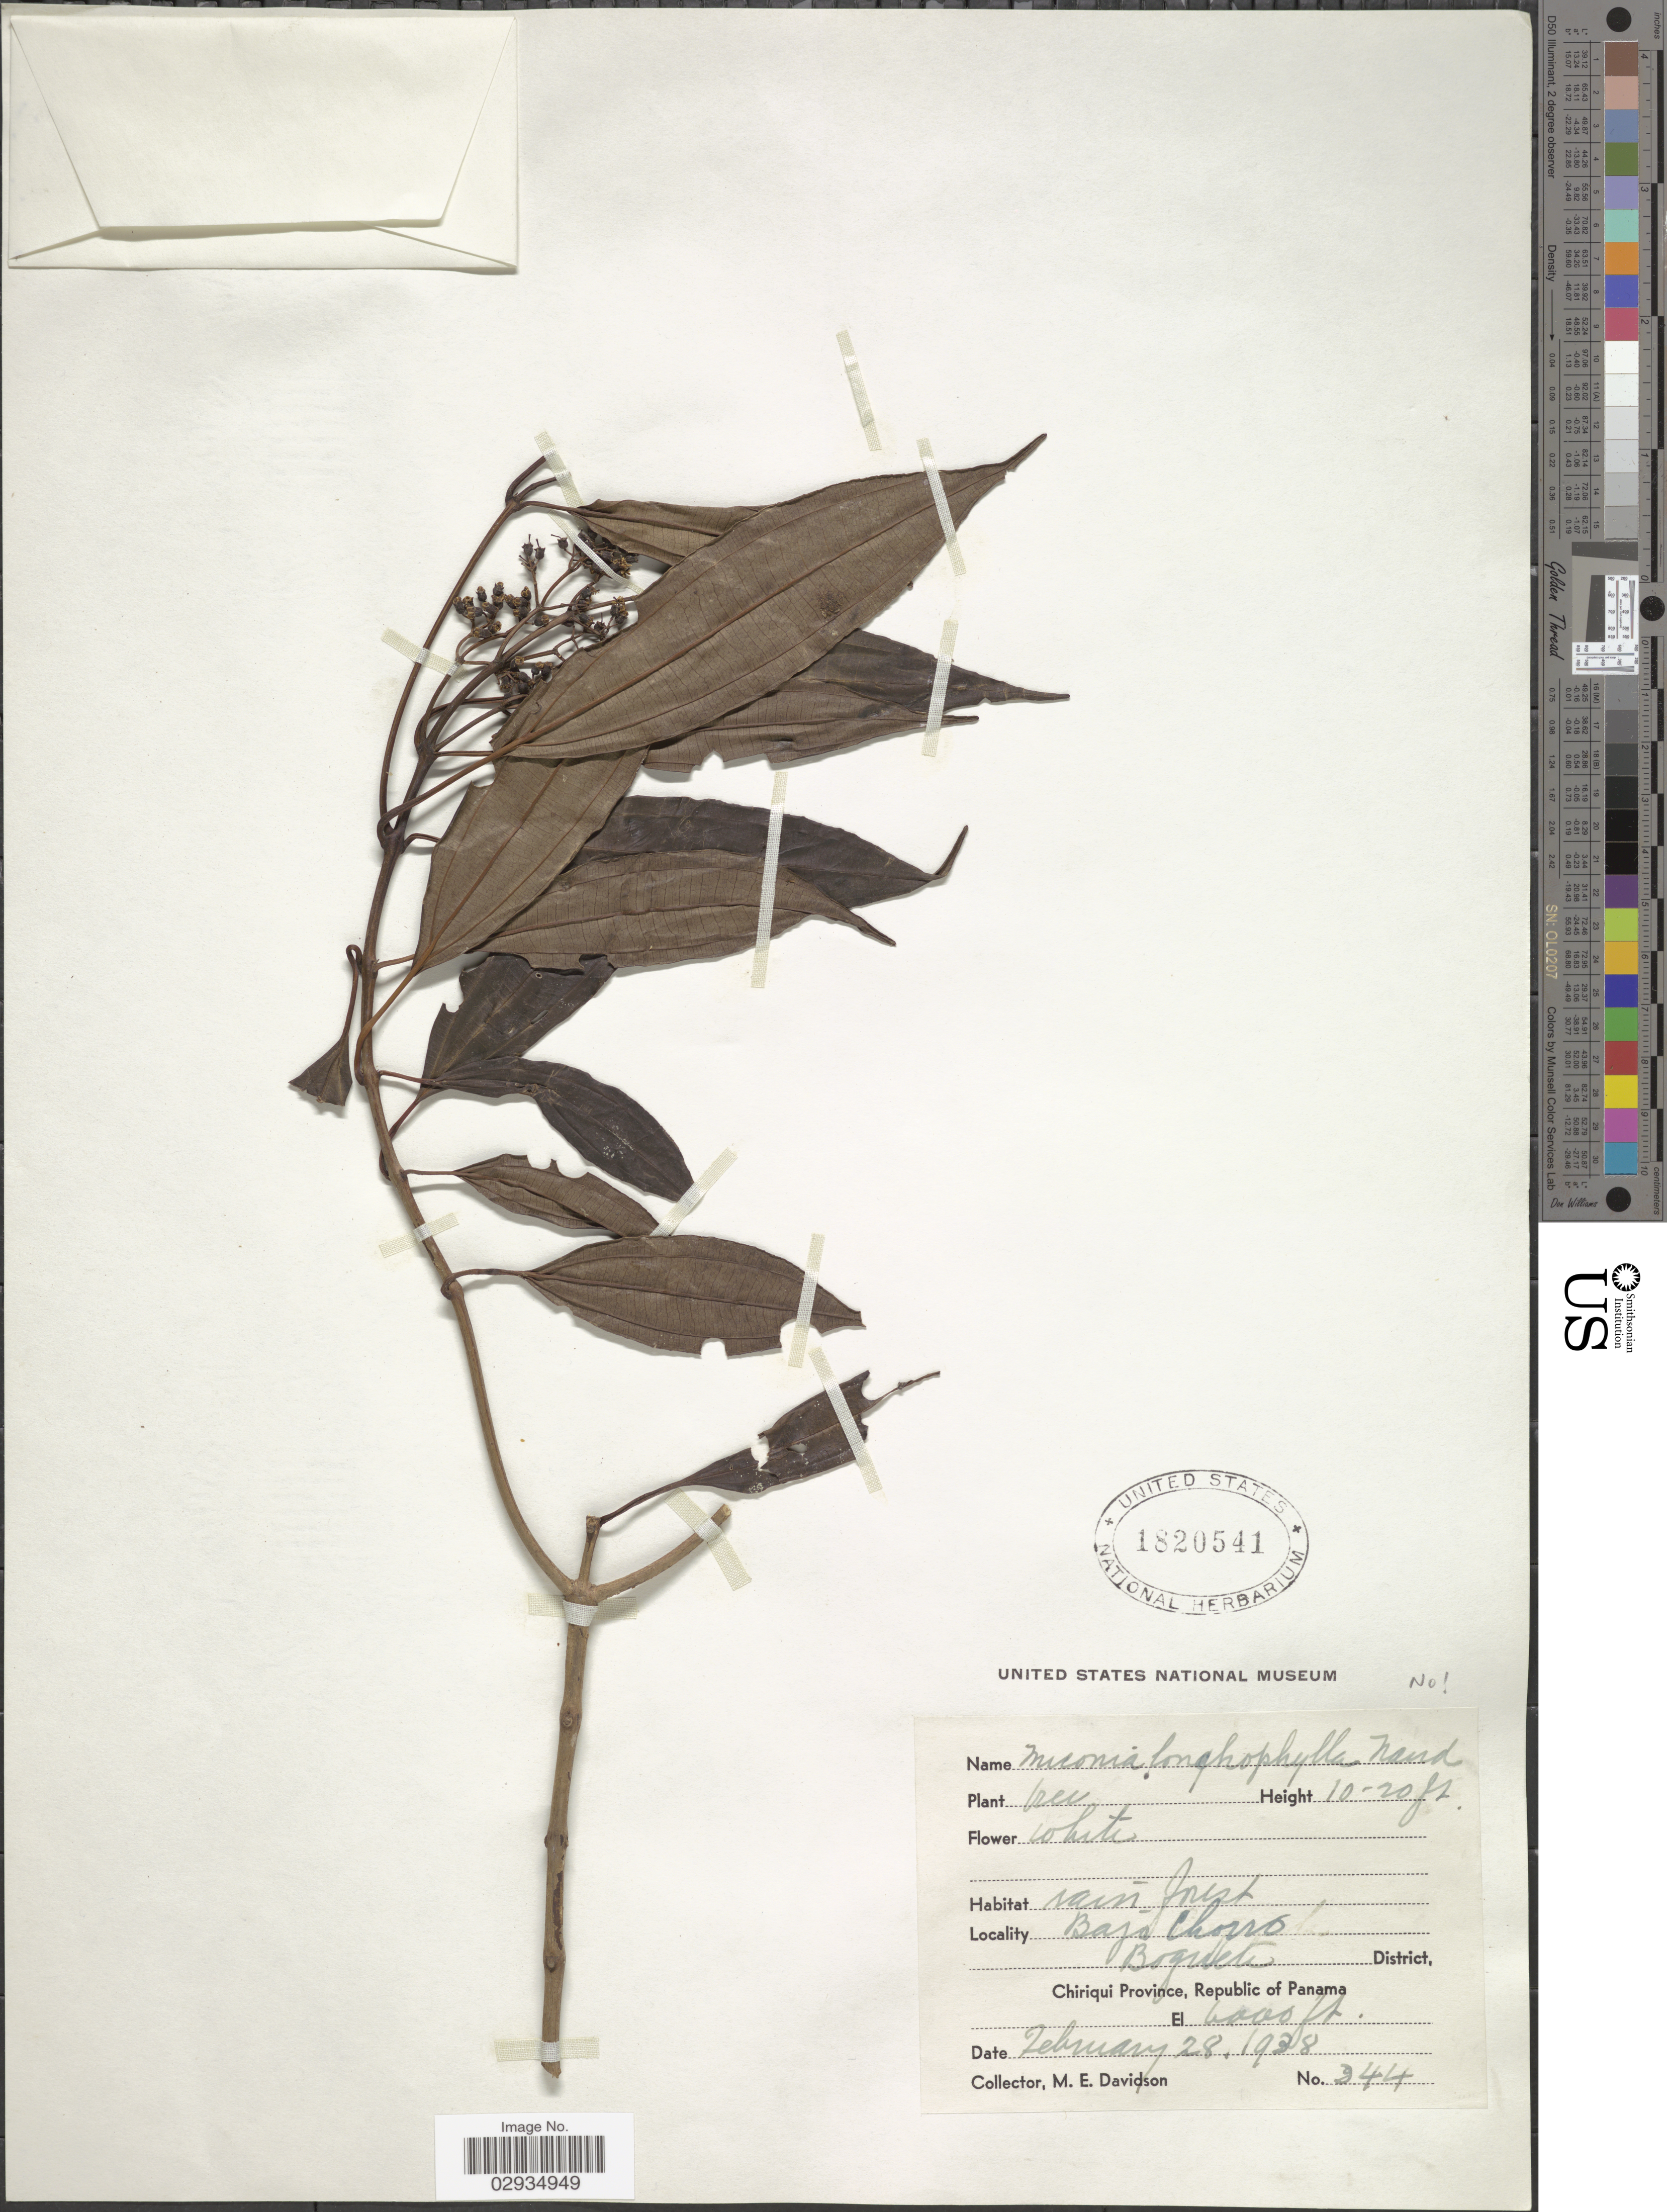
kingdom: Plantae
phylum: Tracheophyta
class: Magnoliopsida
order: Myrtales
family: Melastomataceae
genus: Miconia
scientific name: Miconia lonchophylla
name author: Naudin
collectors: M. E. Davidson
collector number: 344*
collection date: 1938-02-28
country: Panama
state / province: Chiriqui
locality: Bajo Chorro. Boquete District.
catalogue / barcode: US 1820541